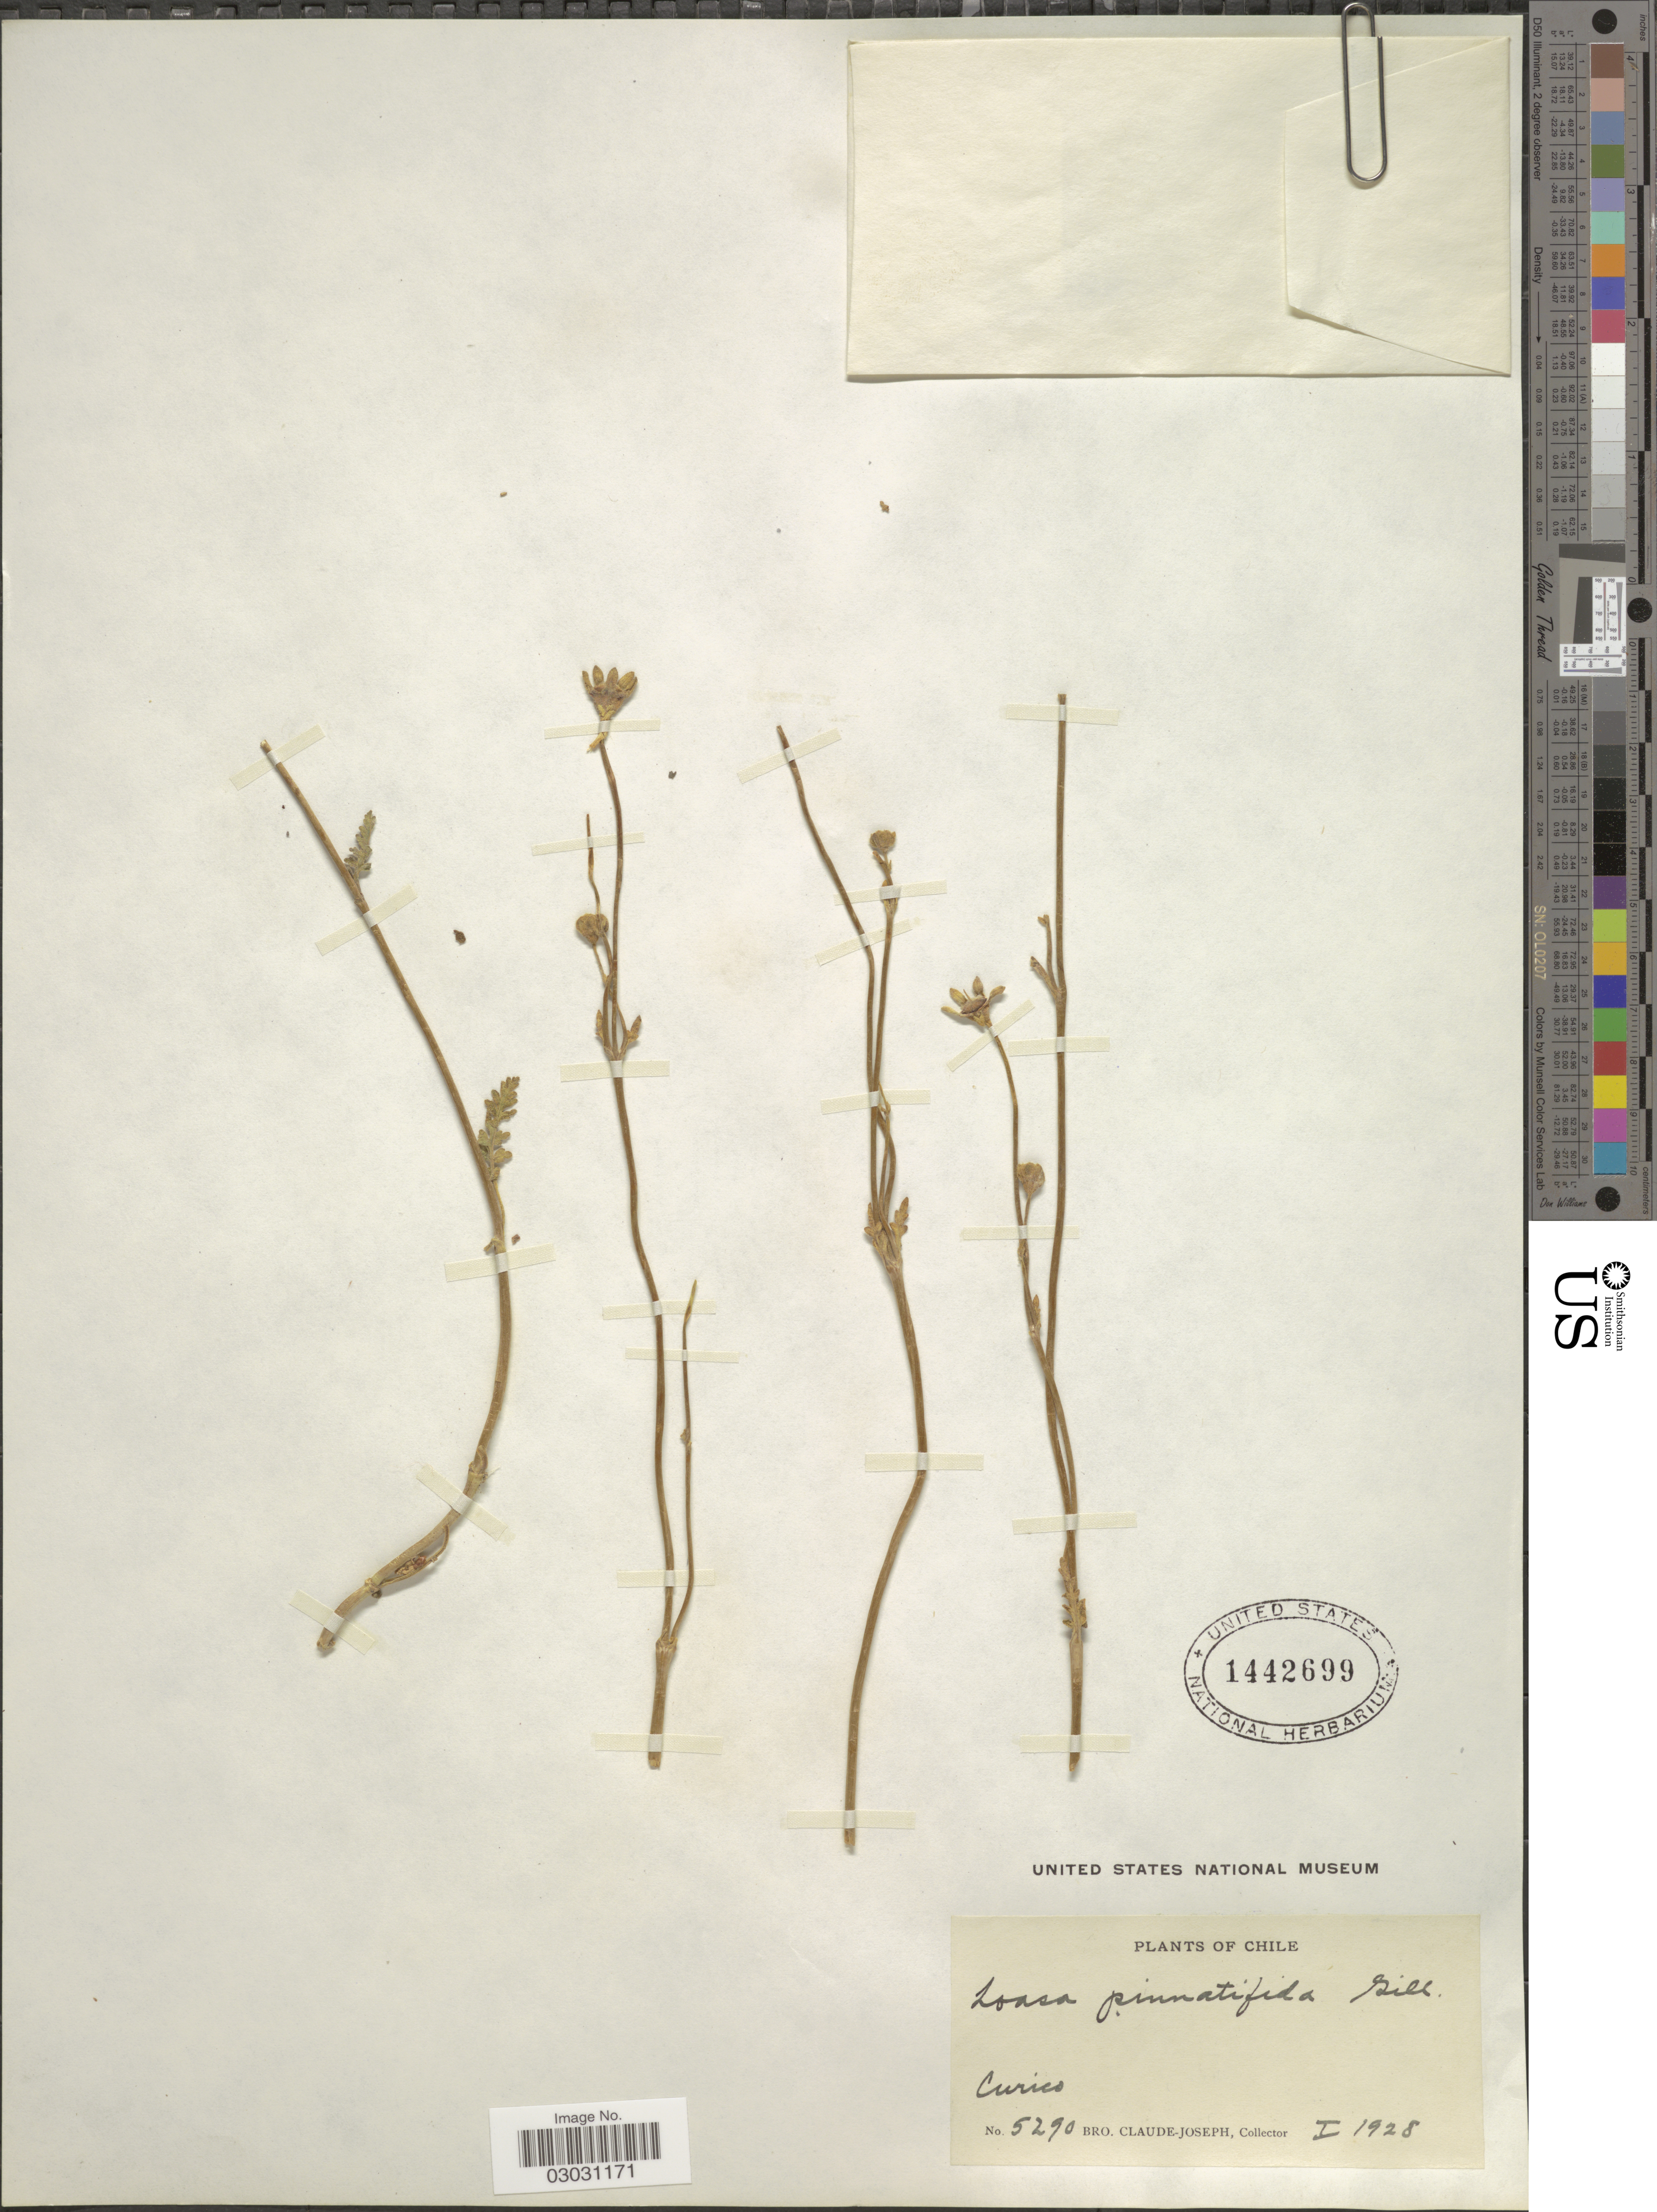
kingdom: Plantae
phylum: Tracheophyta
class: Magnoliopsida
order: Cornales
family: Loasaceae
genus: Pinnasa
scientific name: Pinnasa pinnatifida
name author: (Gillies ex Arn.) Weigend & R. H. Acuña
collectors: Bro. Claude-Joseph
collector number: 5290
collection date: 1928-01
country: Chile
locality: Curico.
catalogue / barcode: US 1442699